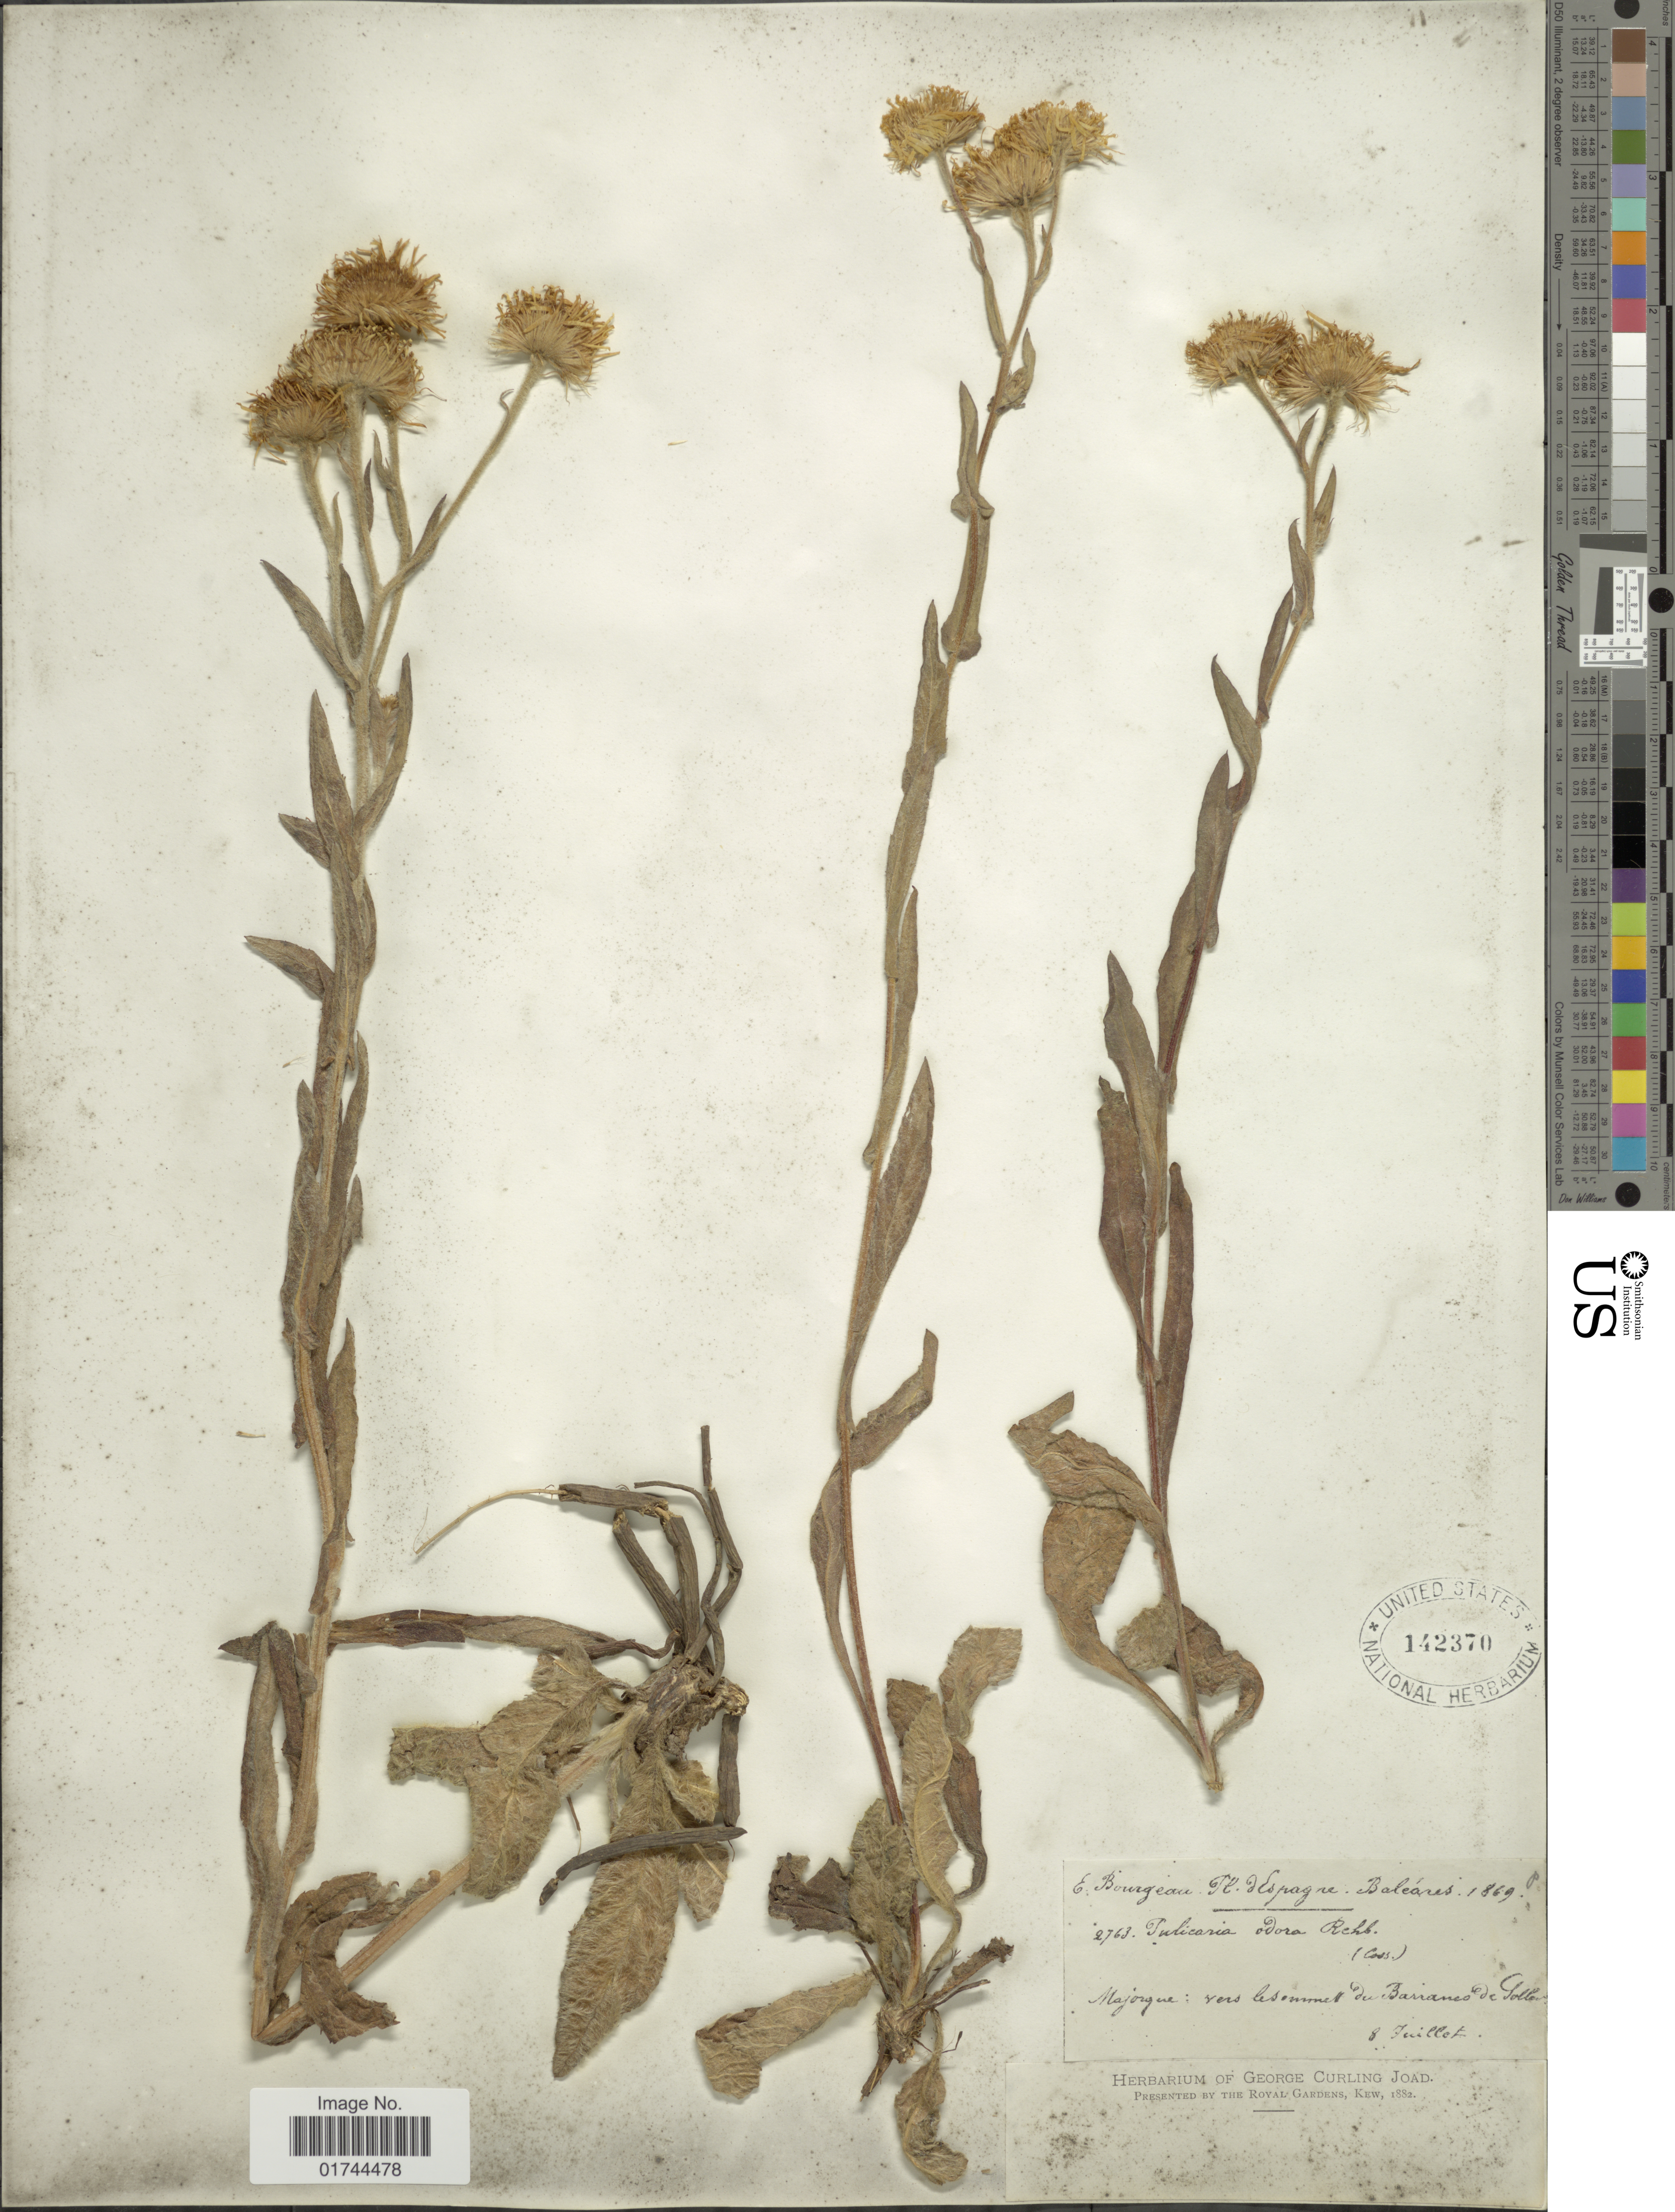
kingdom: Plantae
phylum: Tracheophyta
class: Magnoliopsida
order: Asterales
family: Asteraceae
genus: Pulicaria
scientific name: Pulicaria odora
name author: (L.) Rchb.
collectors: E. Bourgeau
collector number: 2763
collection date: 1869-07-08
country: Spain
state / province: Islas Baleares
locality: Majorque: Vers le sommet Du Barrancas de Soller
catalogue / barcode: US 142370